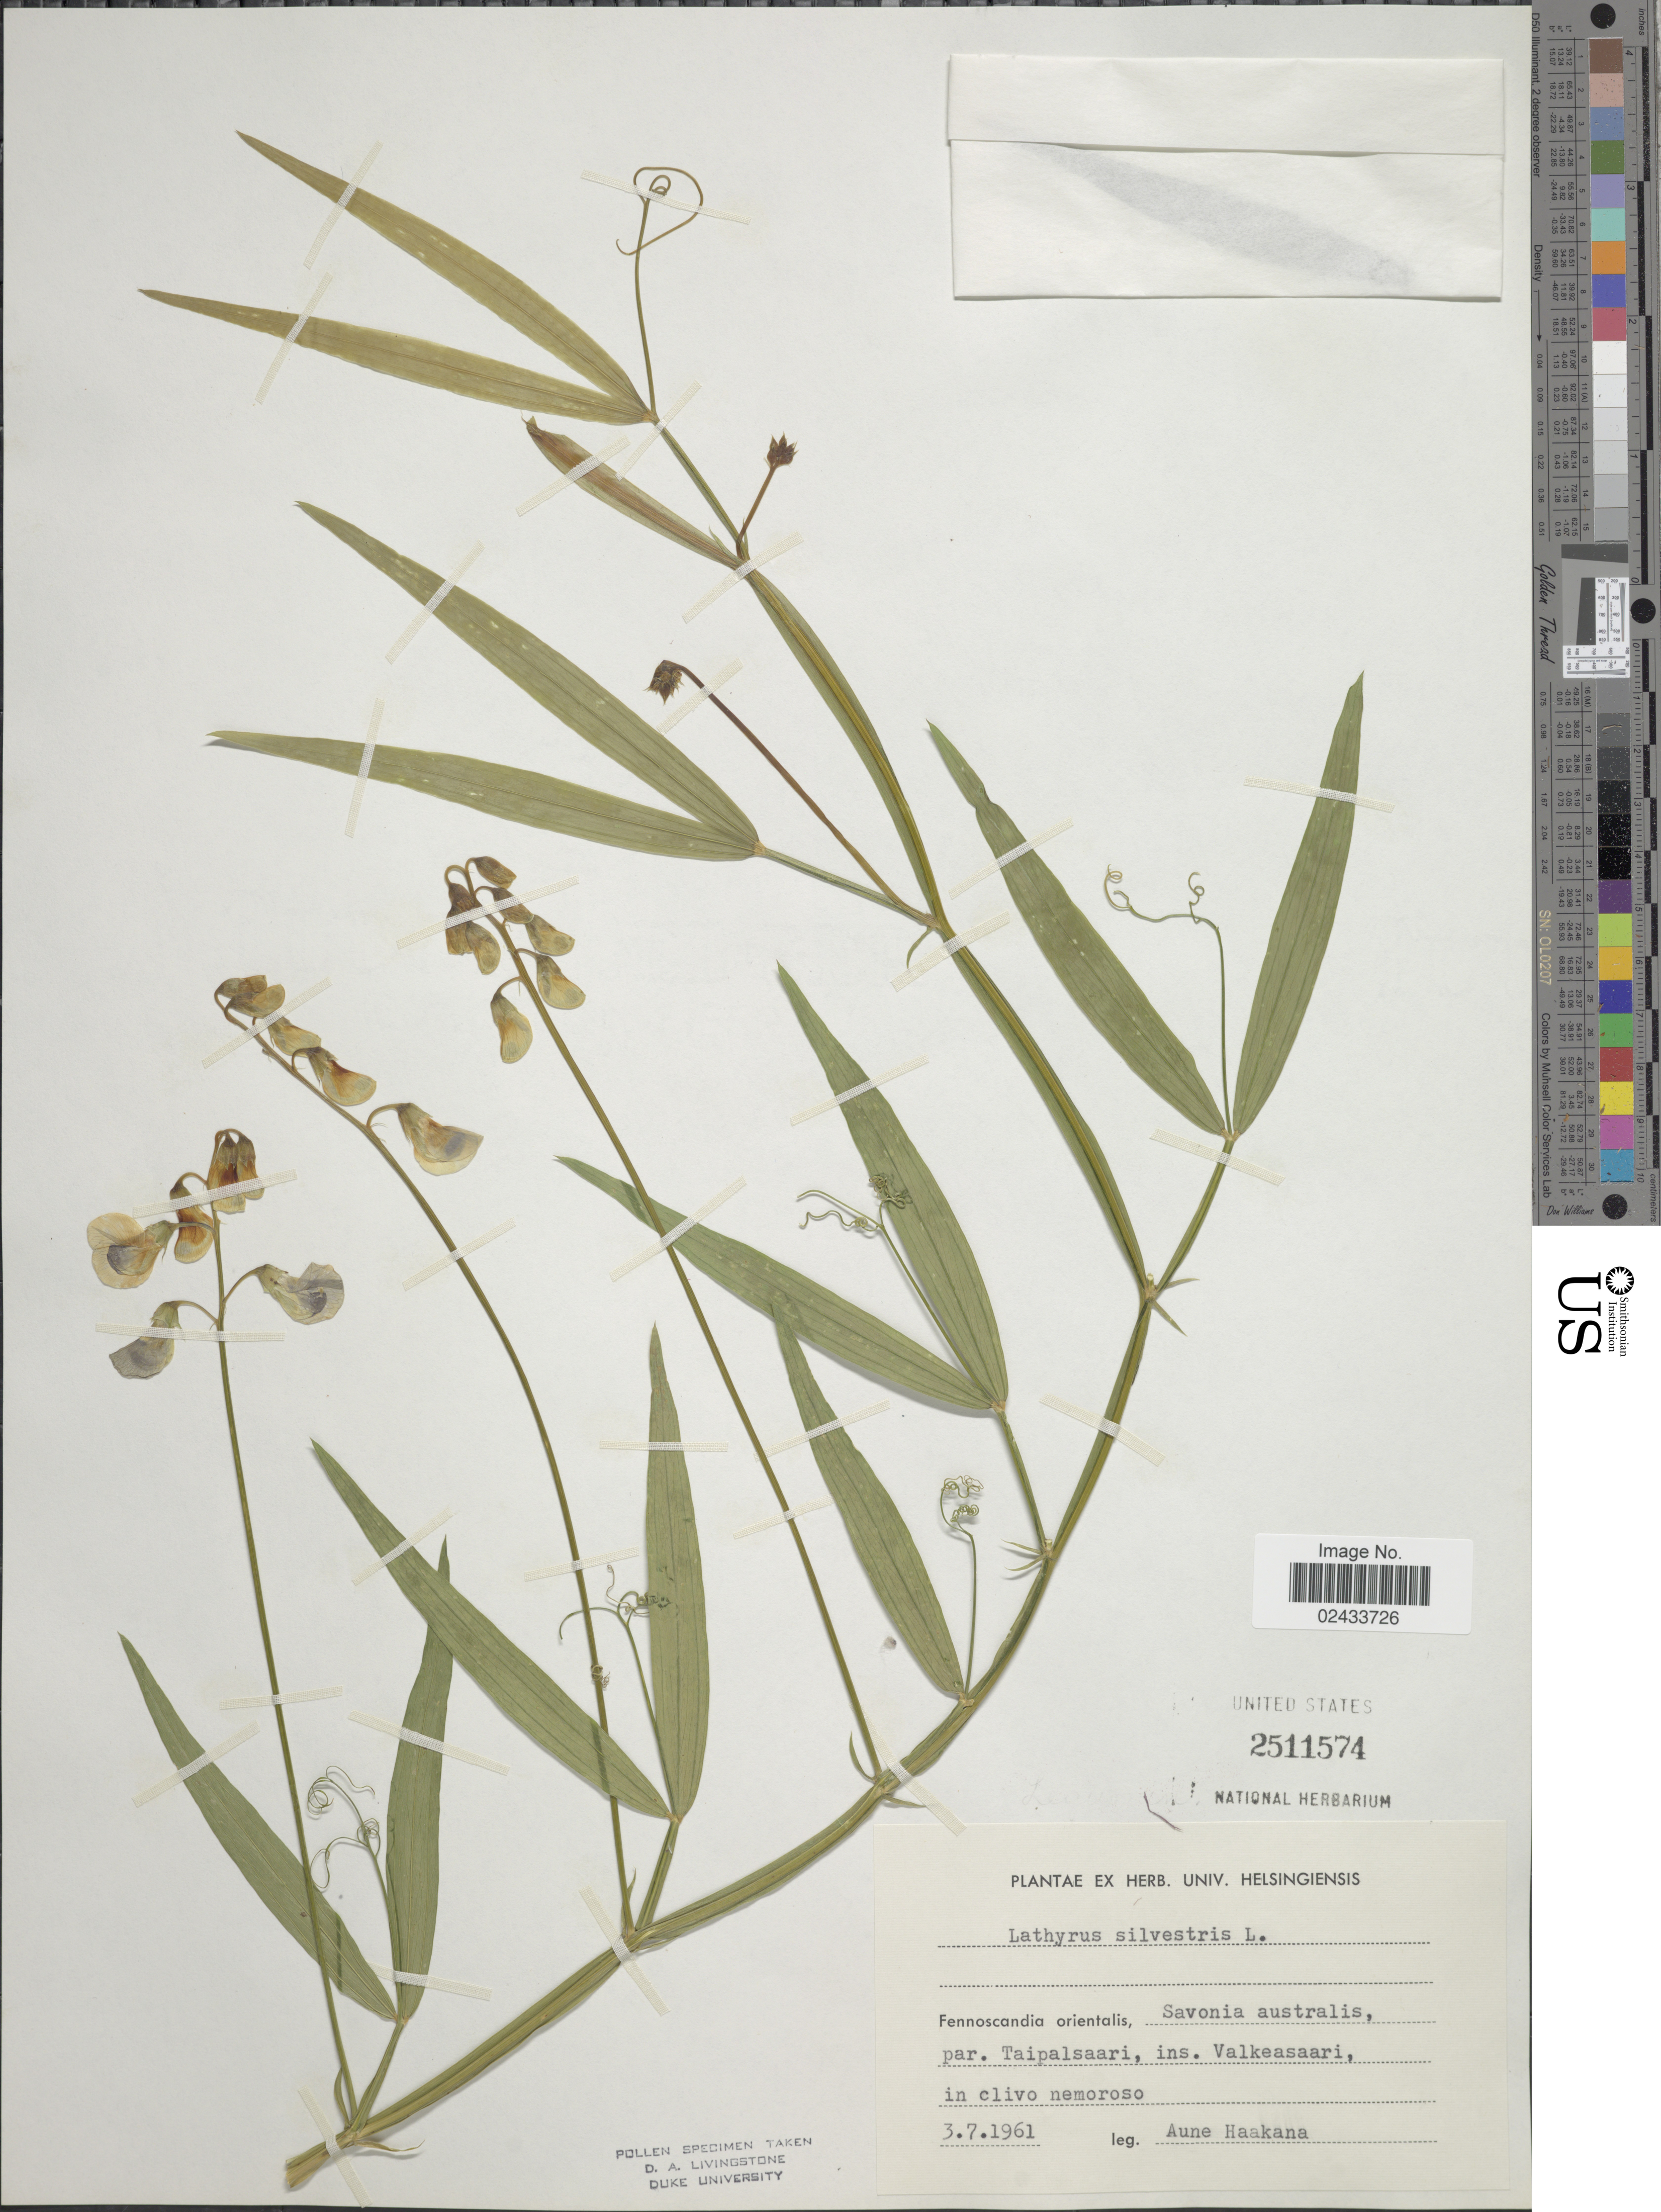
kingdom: Plantae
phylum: Tracheophyta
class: Magnoliopsida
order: Fabales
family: Fabaceae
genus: Lathyrus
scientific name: Lathyrus sylvestris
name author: L.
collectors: A. Haakana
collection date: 1961-07-03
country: Finland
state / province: Etelä-Karjala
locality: Fennoscandia orientalis, Savonia australis, par. Taipalsaari, ins. Valkeasaari, in clivo nemoroso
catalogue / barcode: US 2511574